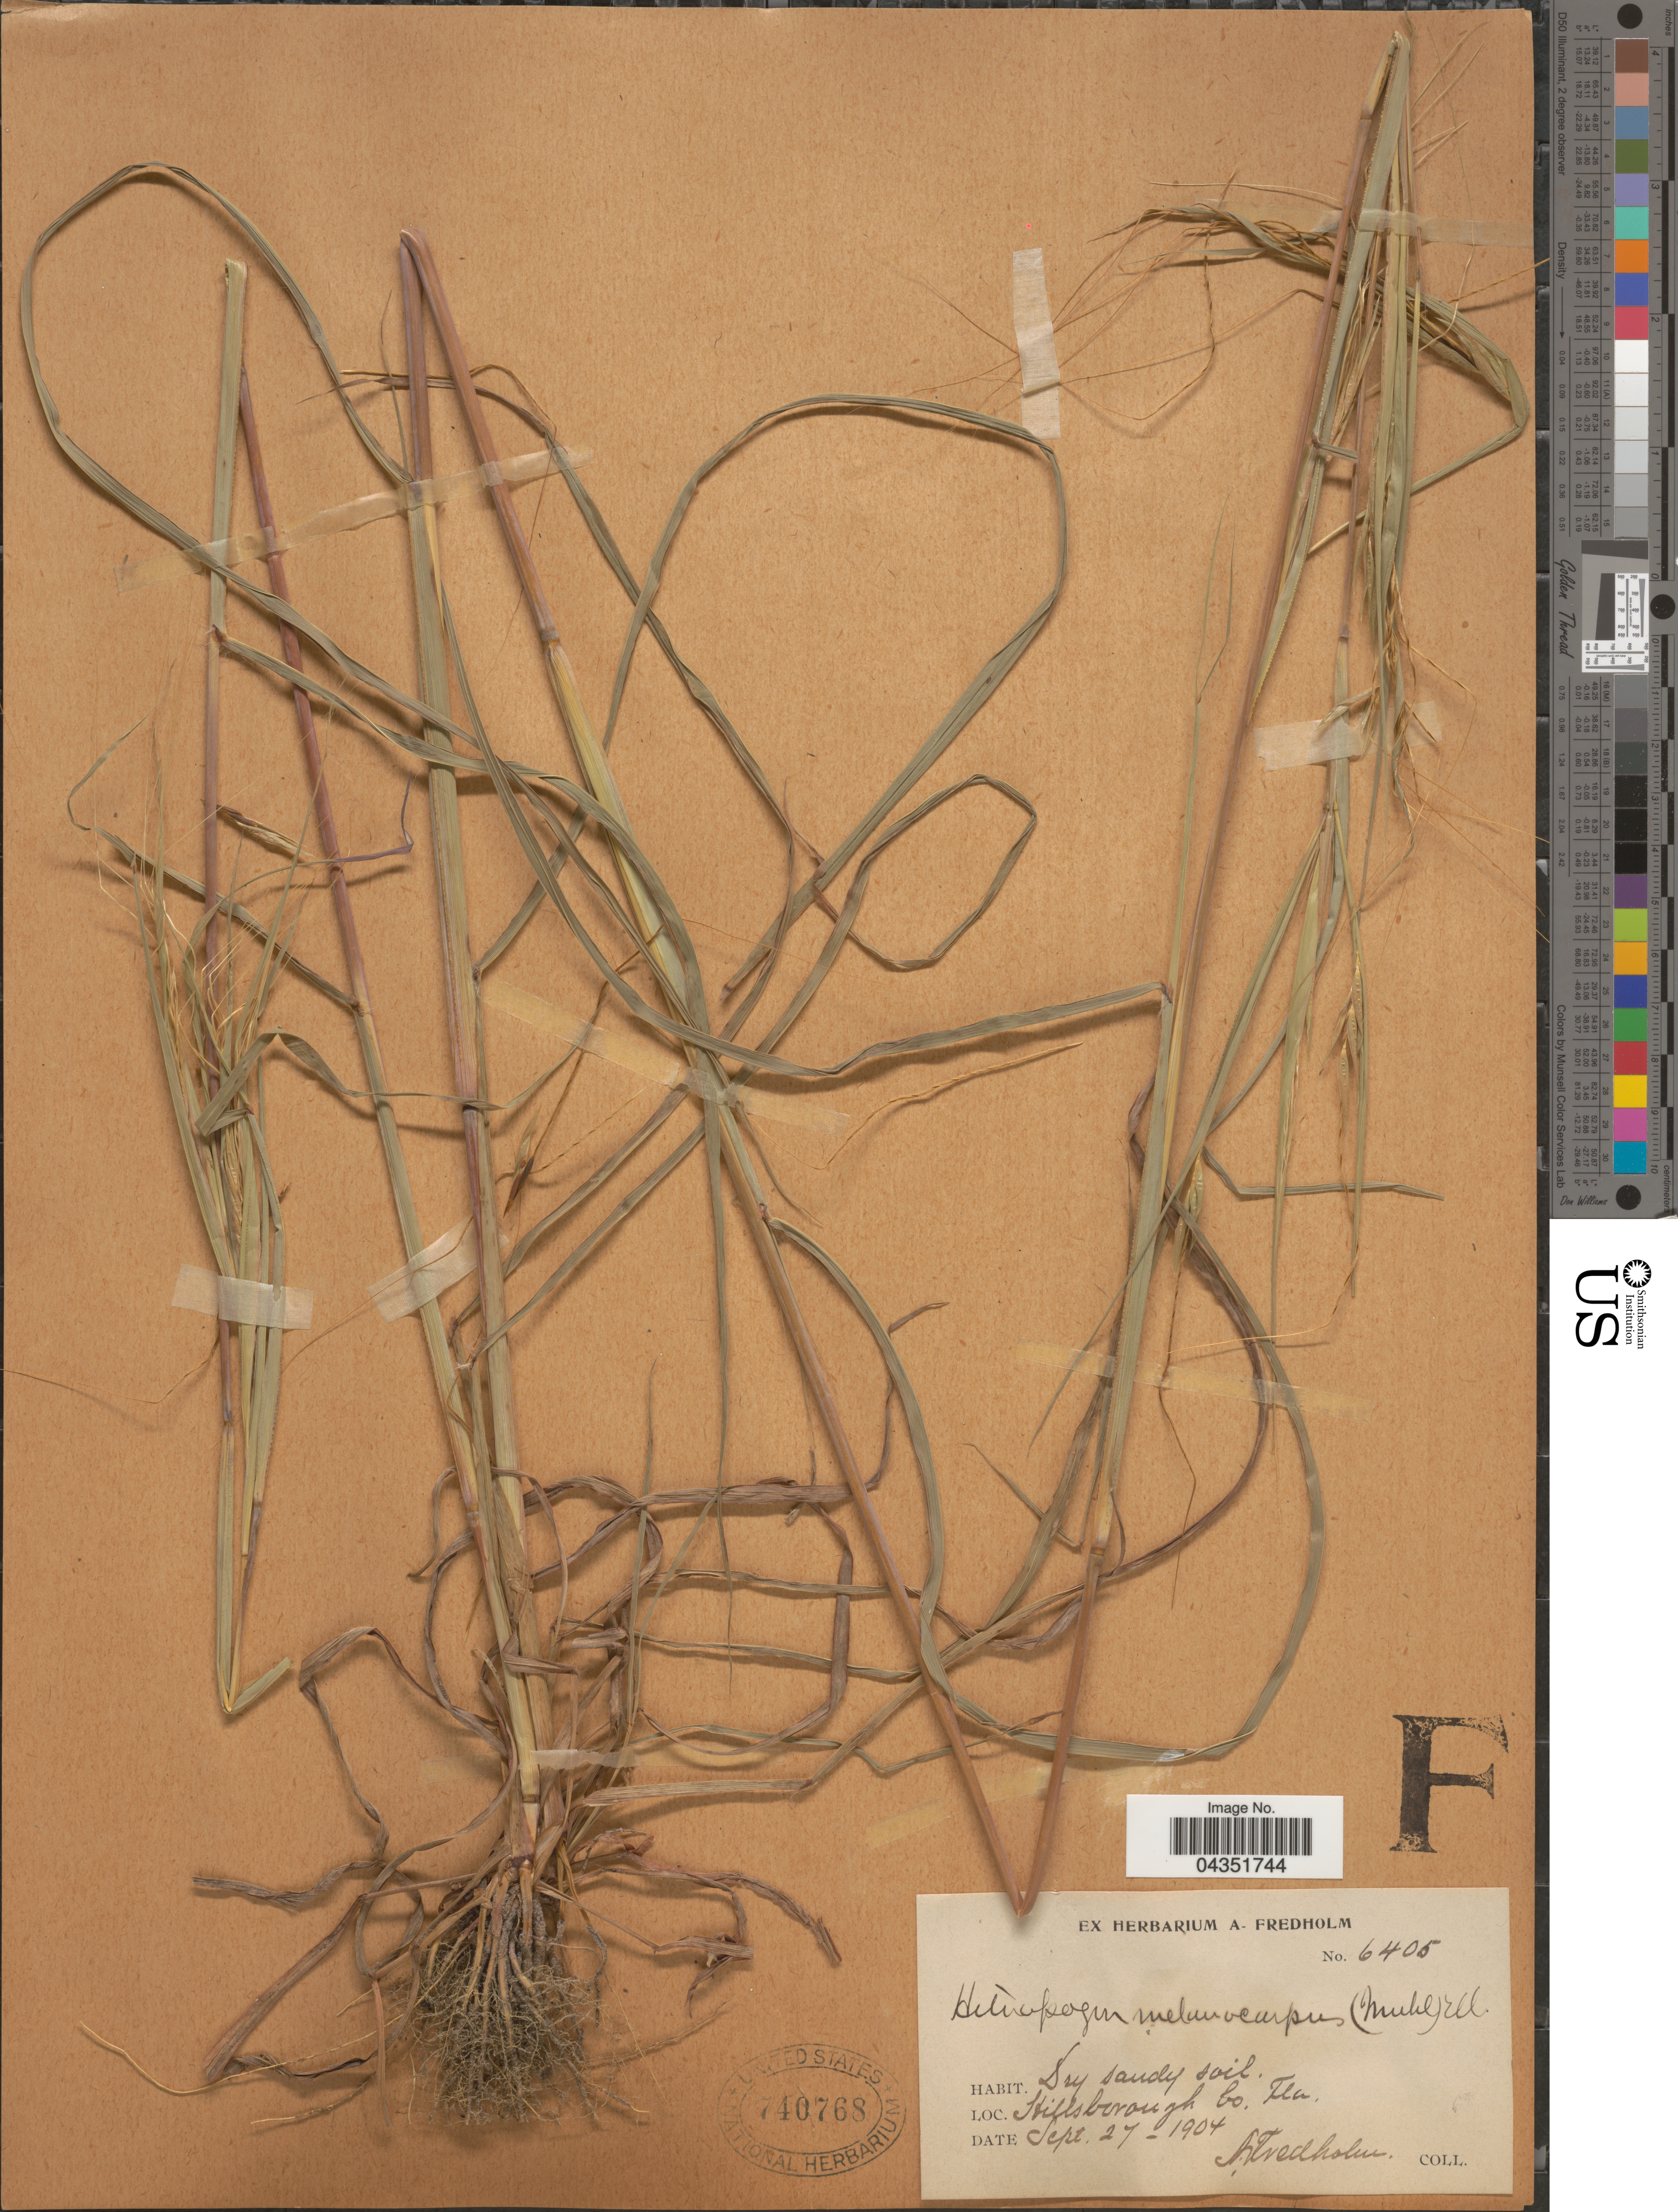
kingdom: Plantae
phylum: Tracheophyta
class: Liliopsida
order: Poales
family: Poaceae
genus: Heteropogon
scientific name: Heteropogon melanocarpus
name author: (Elliott) Benth.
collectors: A. Fredholm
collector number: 6405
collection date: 1904-09-27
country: United States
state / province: Florida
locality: Hillsborough Co.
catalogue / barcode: US 740768